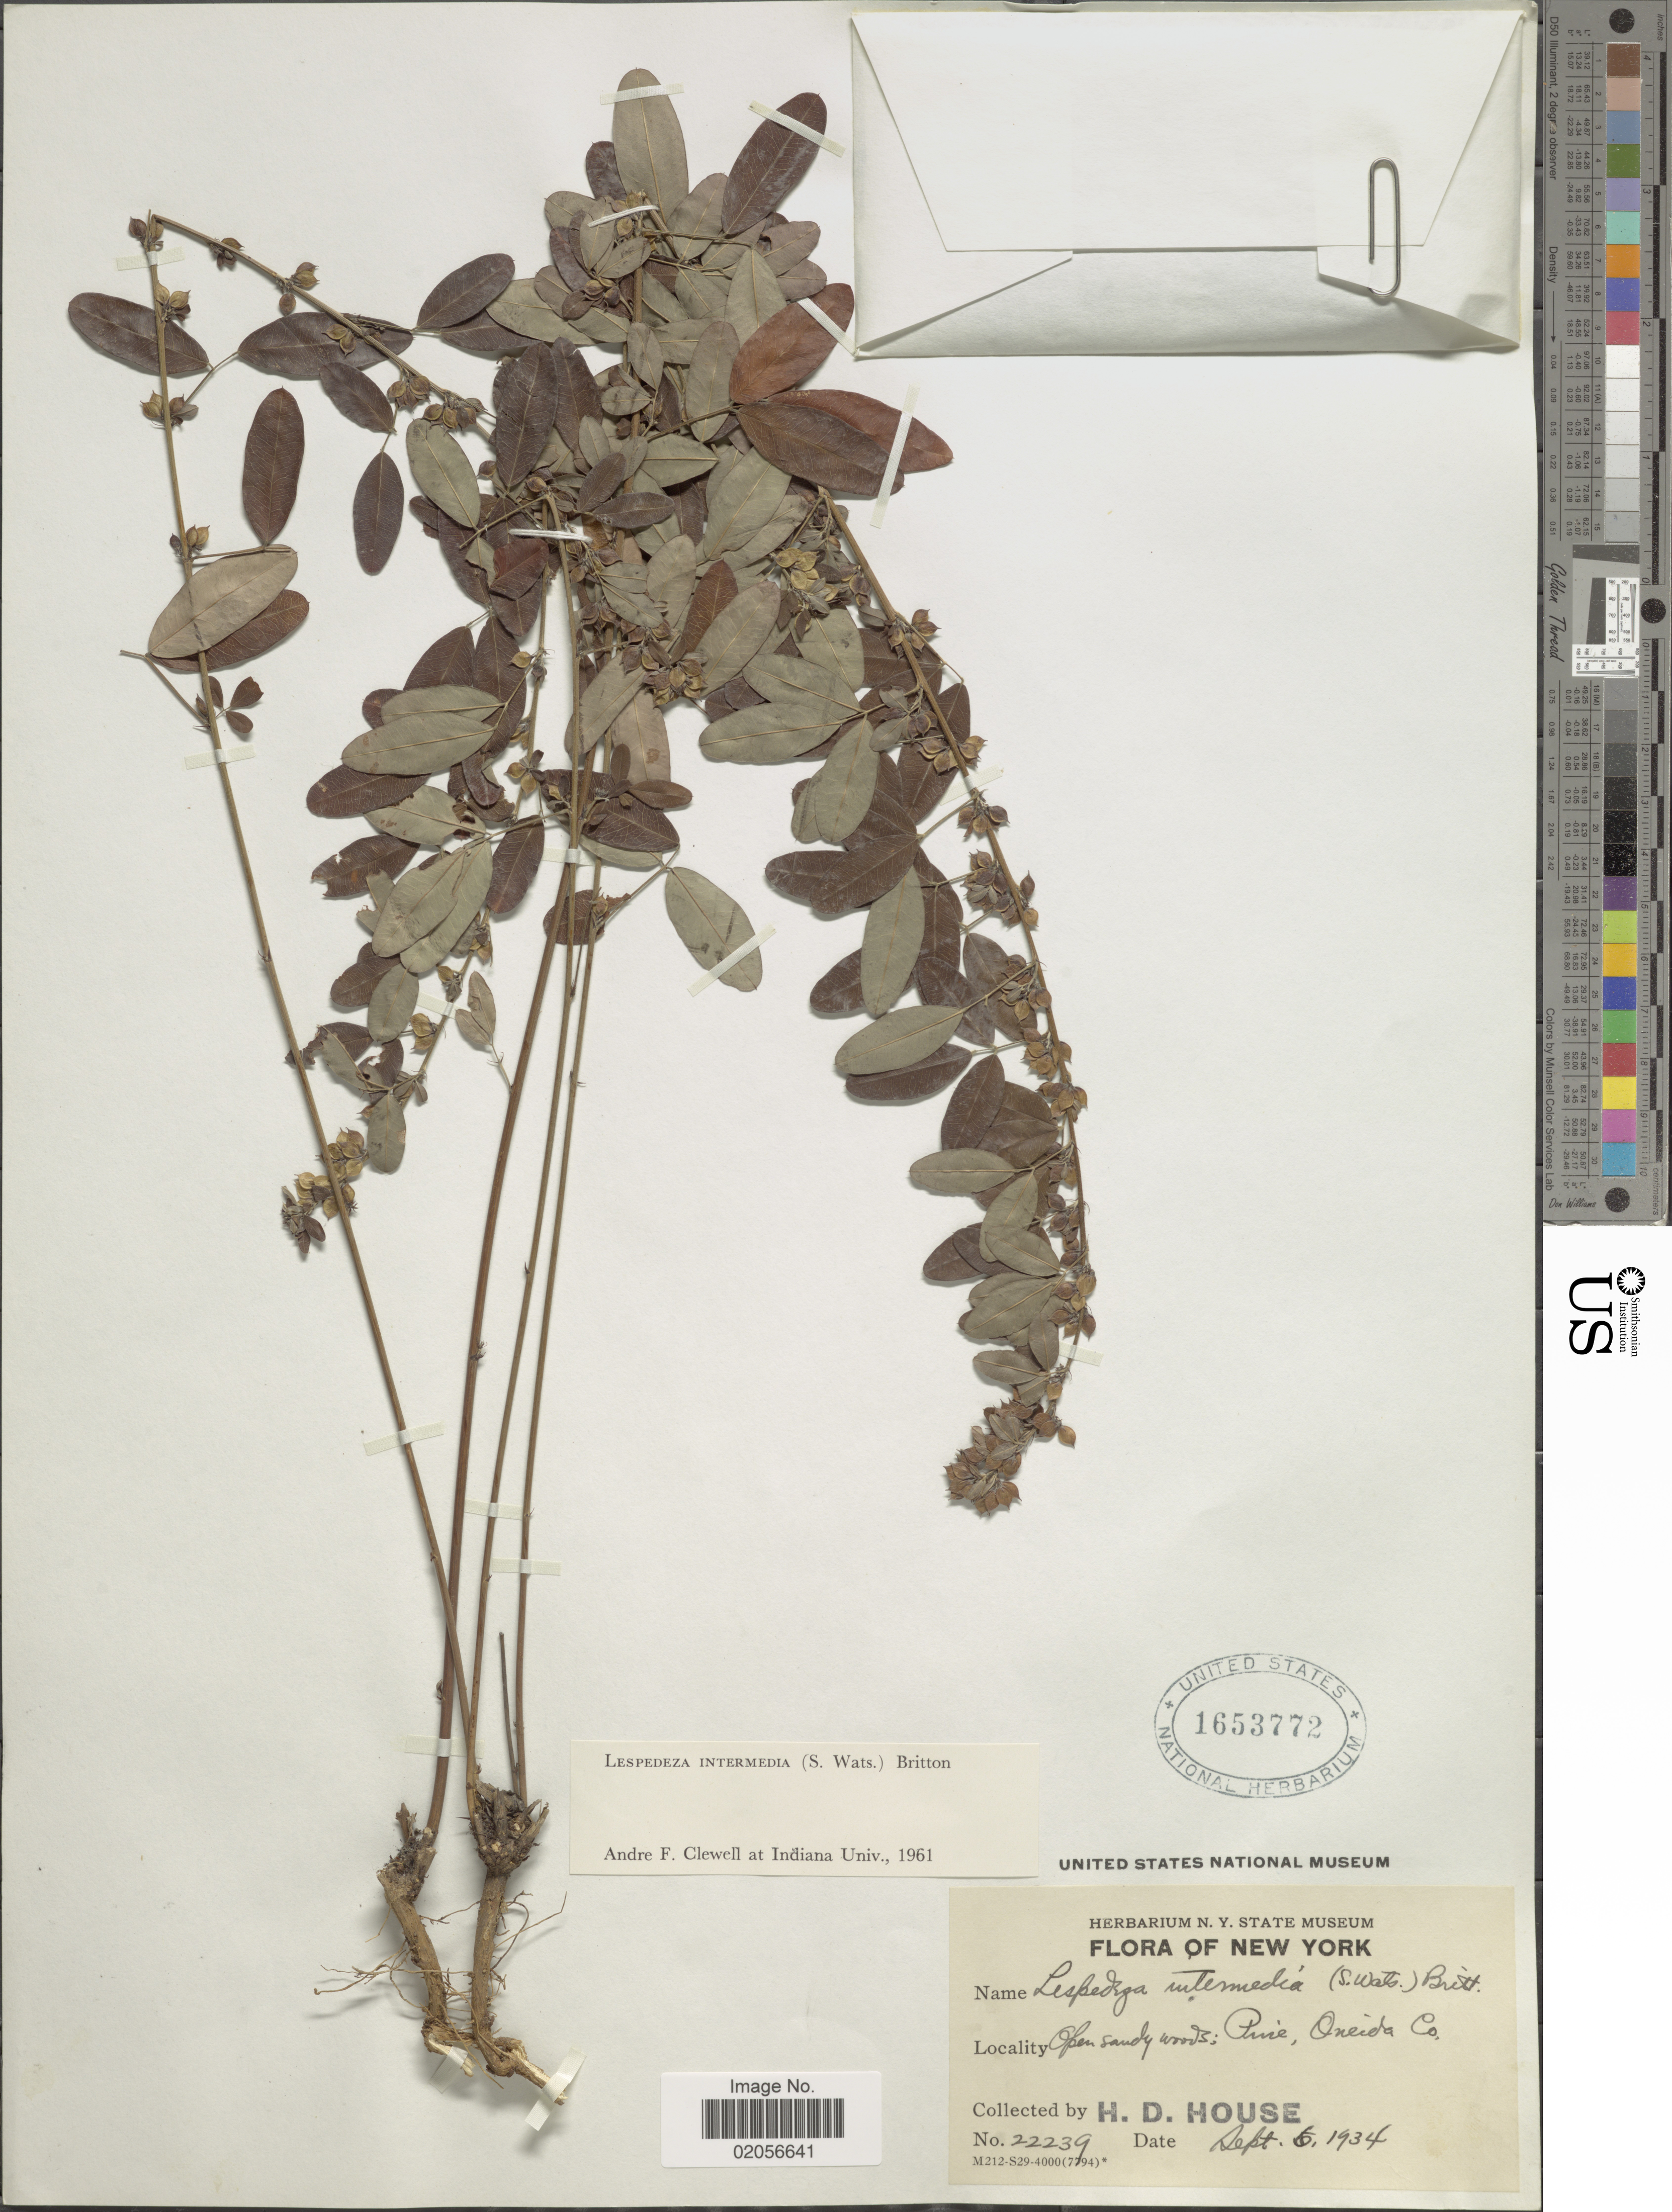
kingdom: Plantae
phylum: Tracheophyta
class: Magnoliopsida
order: Fabales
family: Fabaceae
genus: Lespedeza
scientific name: Lespedeza intermedia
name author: (S. Watson) Britton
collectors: H. D. House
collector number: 22239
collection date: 1934-09-06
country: United States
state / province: New York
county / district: Oneida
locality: Open sandy woods; Pine, Oneida Co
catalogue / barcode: US 1653772